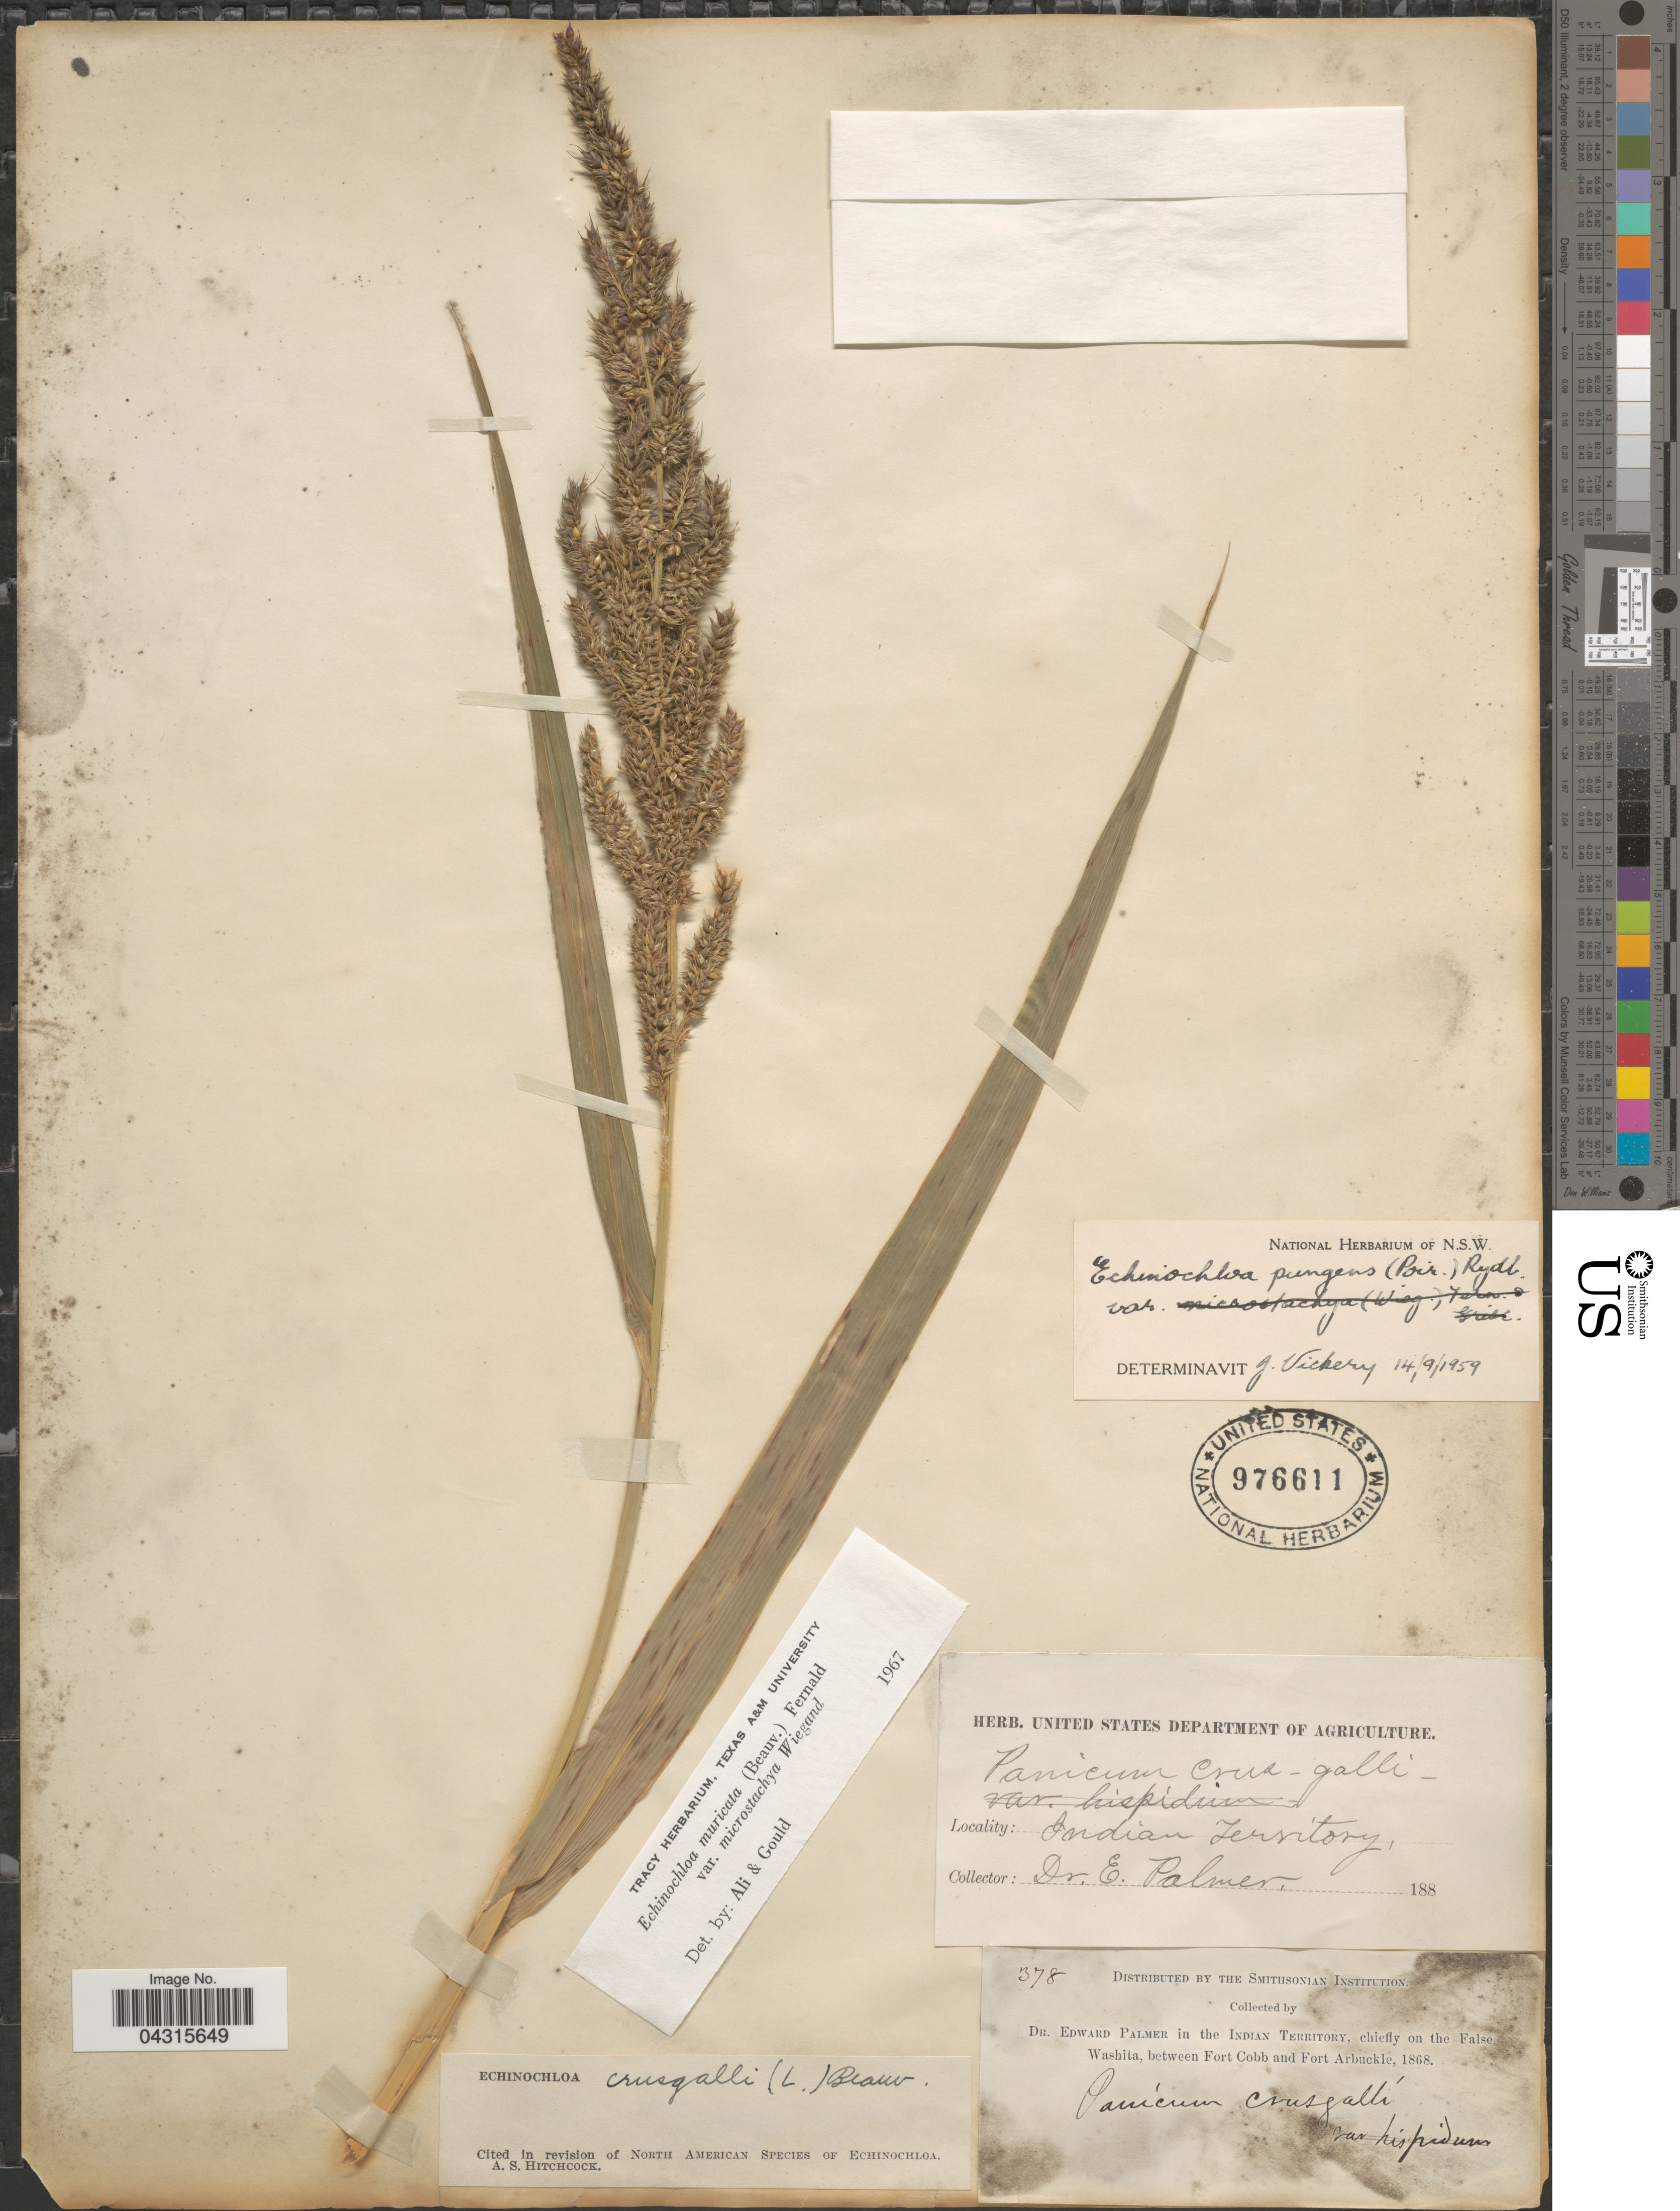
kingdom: Plantae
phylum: Tracheophyta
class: Liliopsida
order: Poales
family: Poaceae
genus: Echinochloa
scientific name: Echinochloa muricata var. microstachya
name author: Wiegand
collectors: E. Palmer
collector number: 378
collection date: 1868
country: United States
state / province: Oklahoma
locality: Indian Territory. In the Indian Territory, cheifly on the False Washita, between Fort Cobb and Fort Arbuckle.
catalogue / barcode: US 976611